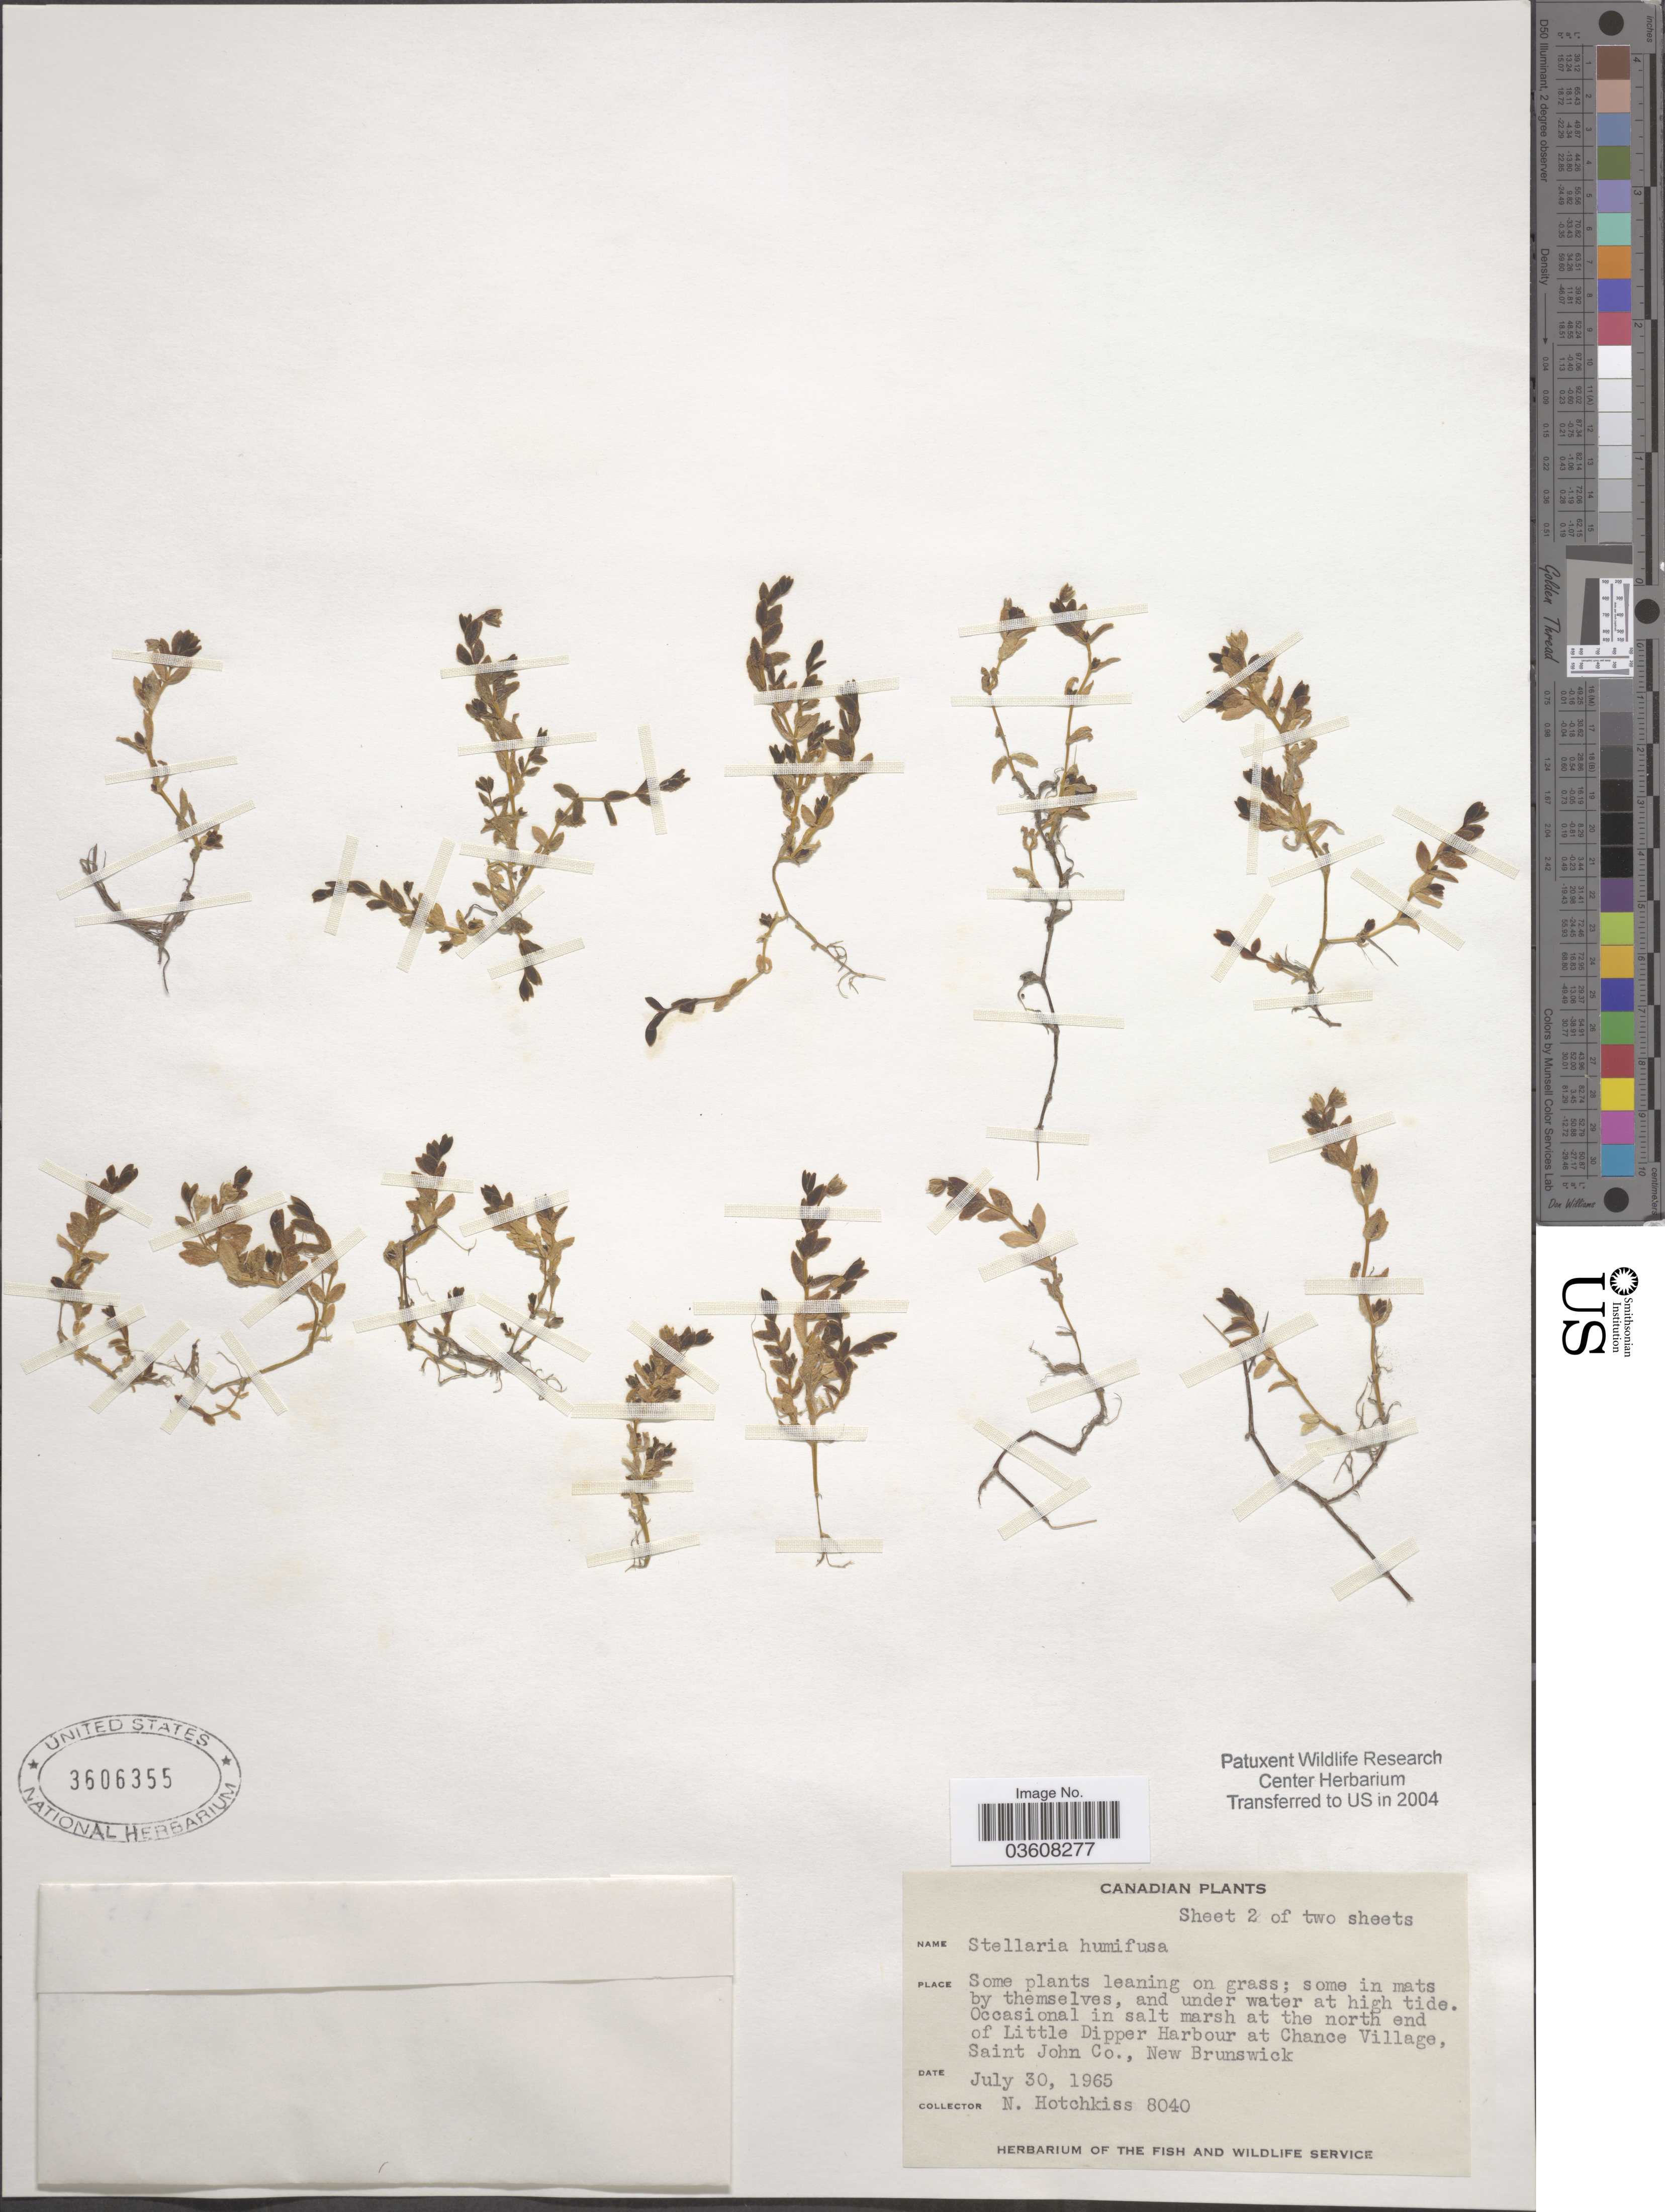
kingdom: Plantae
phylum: Tracheophyta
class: Magnoliopsida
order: Caryophyllales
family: Caryophyllaceae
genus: Stellaria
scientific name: Stellaria humifusa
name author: Rottb.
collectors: N. Hothckiss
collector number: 8040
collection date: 1965-07-30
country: Canada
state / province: New Brunswick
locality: Occasional in salt marsh at the north end of Little Dipper Harbour at Chance Village, Saint John Co.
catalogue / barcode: US 3606355